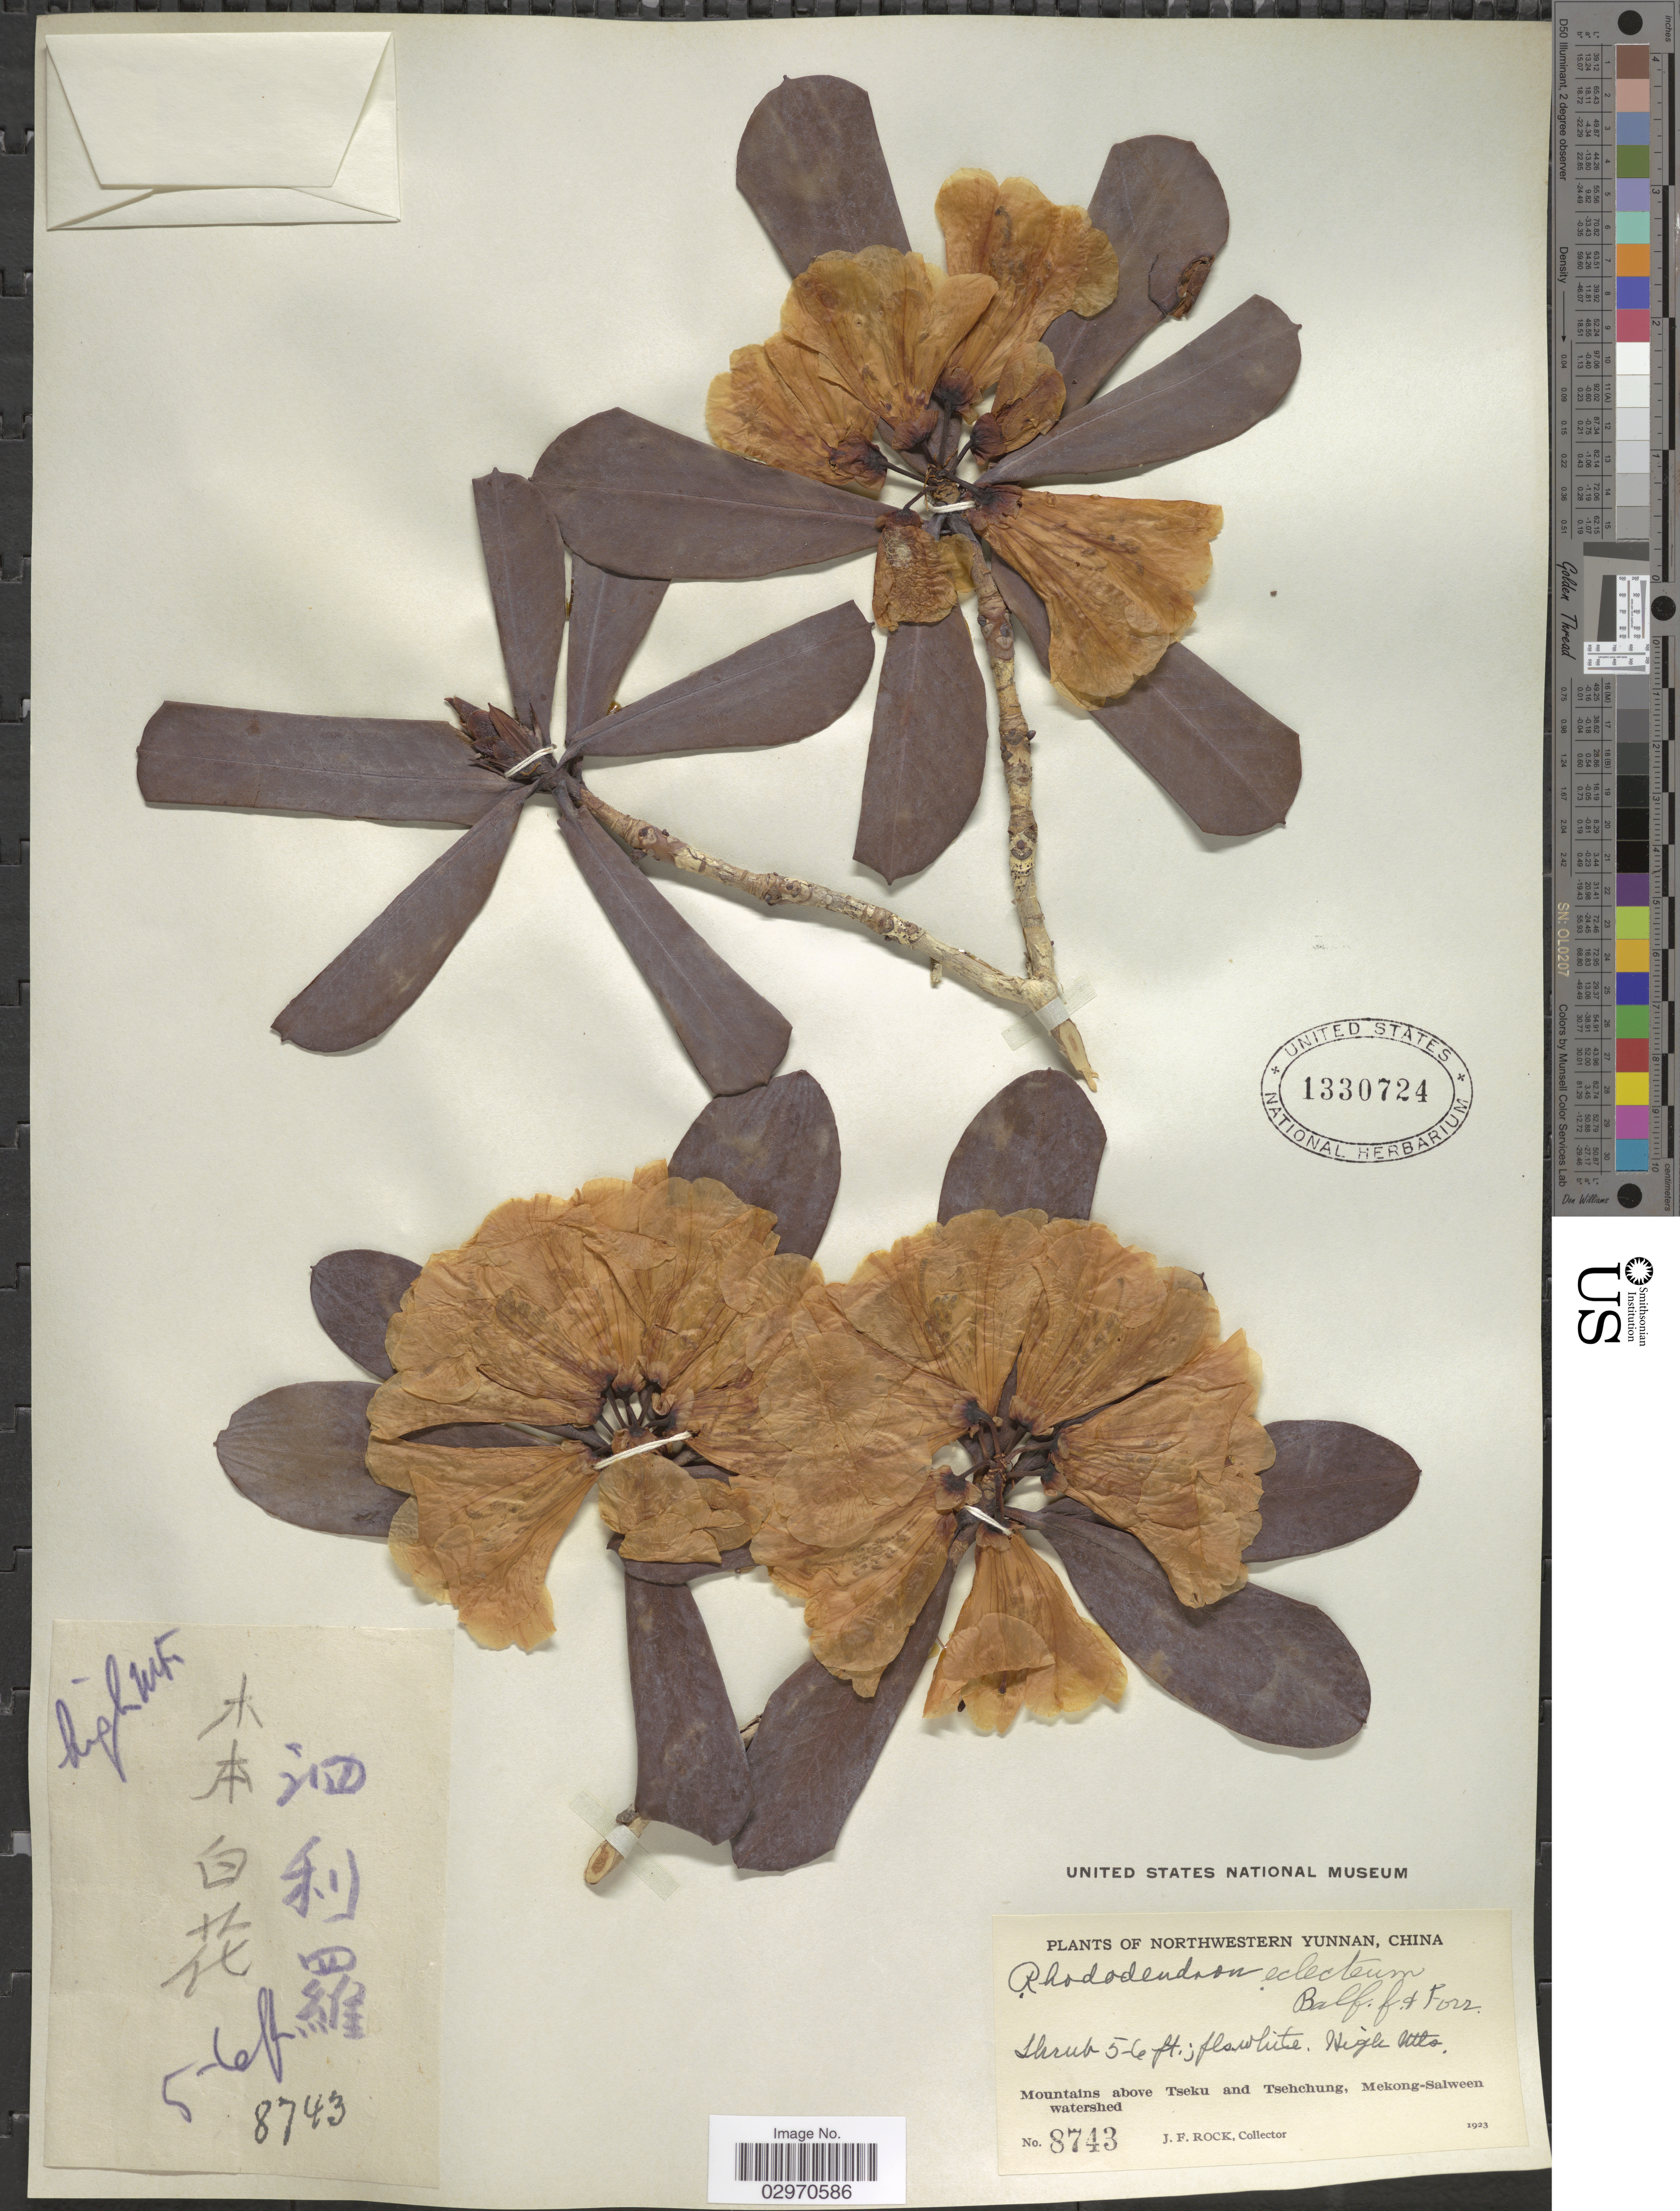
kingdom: Plantae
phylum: Tracheophyta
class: Magnoliopsida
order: Ericales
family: Ericaceae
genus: Rhododendron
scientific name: Rhododendron eclecteum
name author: Balf. f. & Forrest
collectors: J. Rock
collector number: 8743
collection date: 1923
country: China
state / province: Yunnan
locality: Northwestern Yunnan. Mountains above Tseku and Tsehchung, Mekong-Salween watershed.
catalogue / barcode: US 1330724